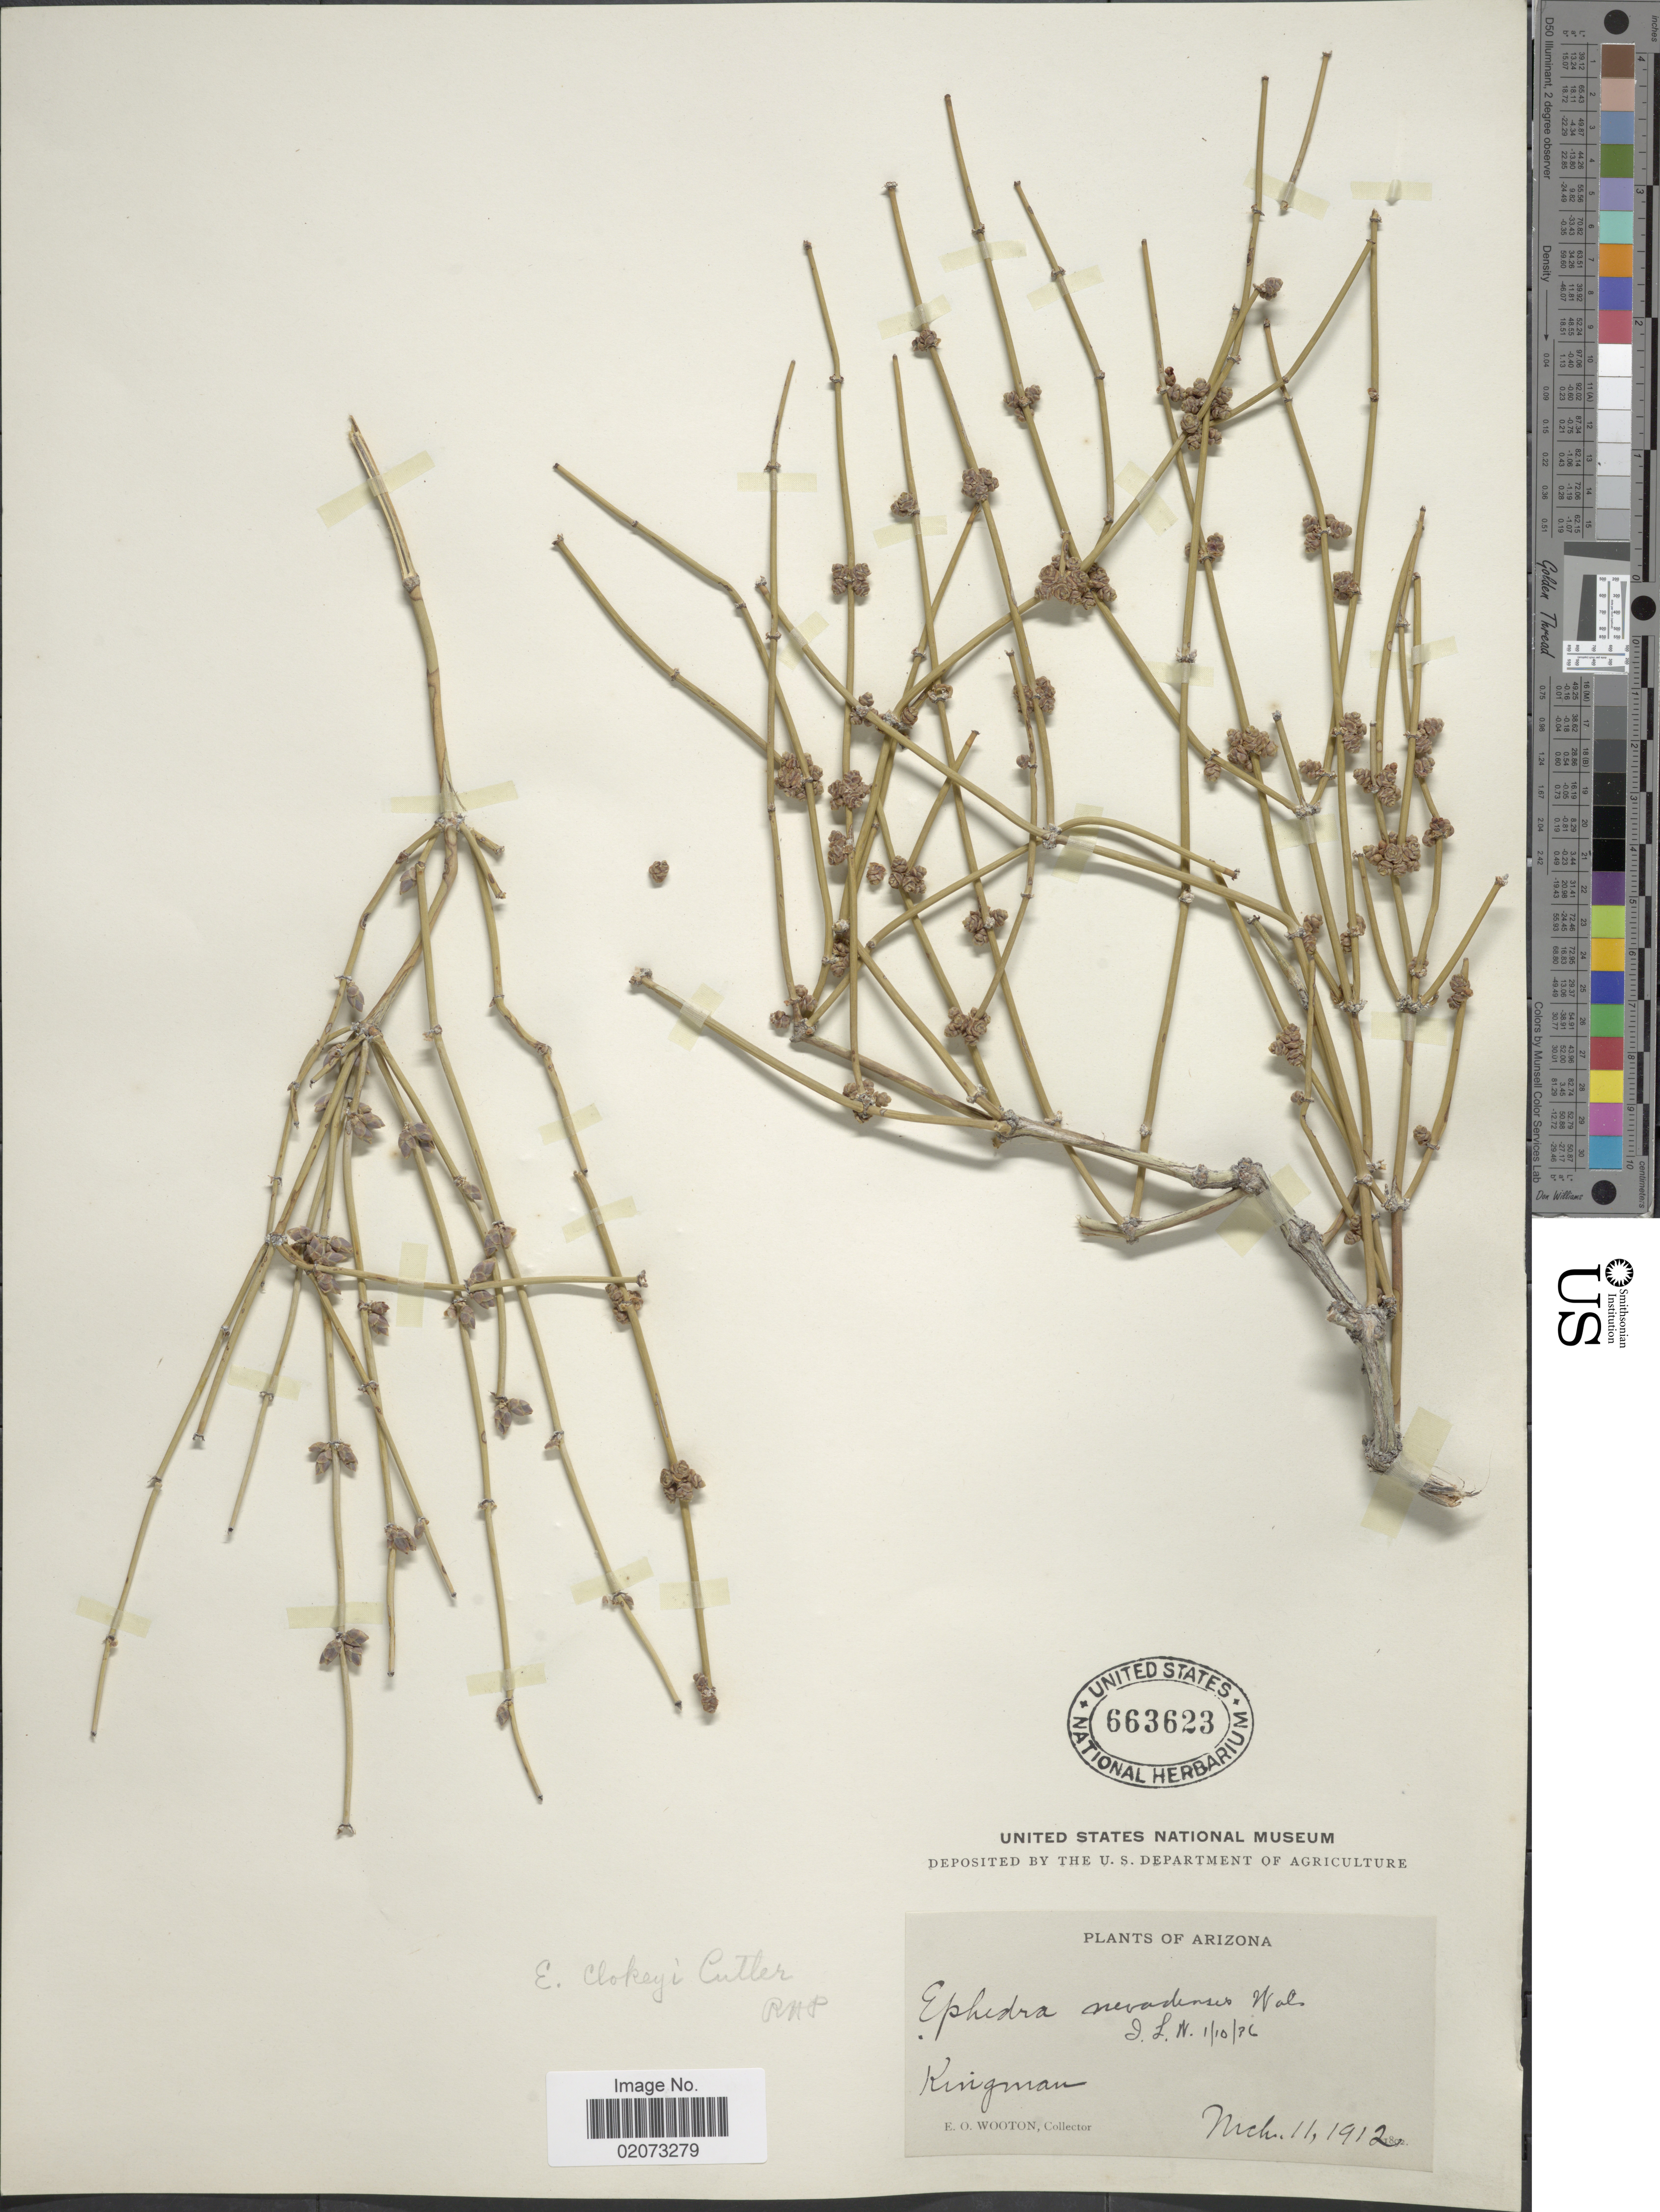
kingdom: Plantae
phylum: Tracheophyta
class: Gnetopsida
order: Ephedrales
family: Ephedraceae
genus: Ephedra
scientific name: Ephedra nevadensis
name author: S. Watson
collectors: E. O. Wooton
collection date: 1912-03-11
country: United States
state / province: Arizona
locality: Kingman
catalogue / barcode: US 663623